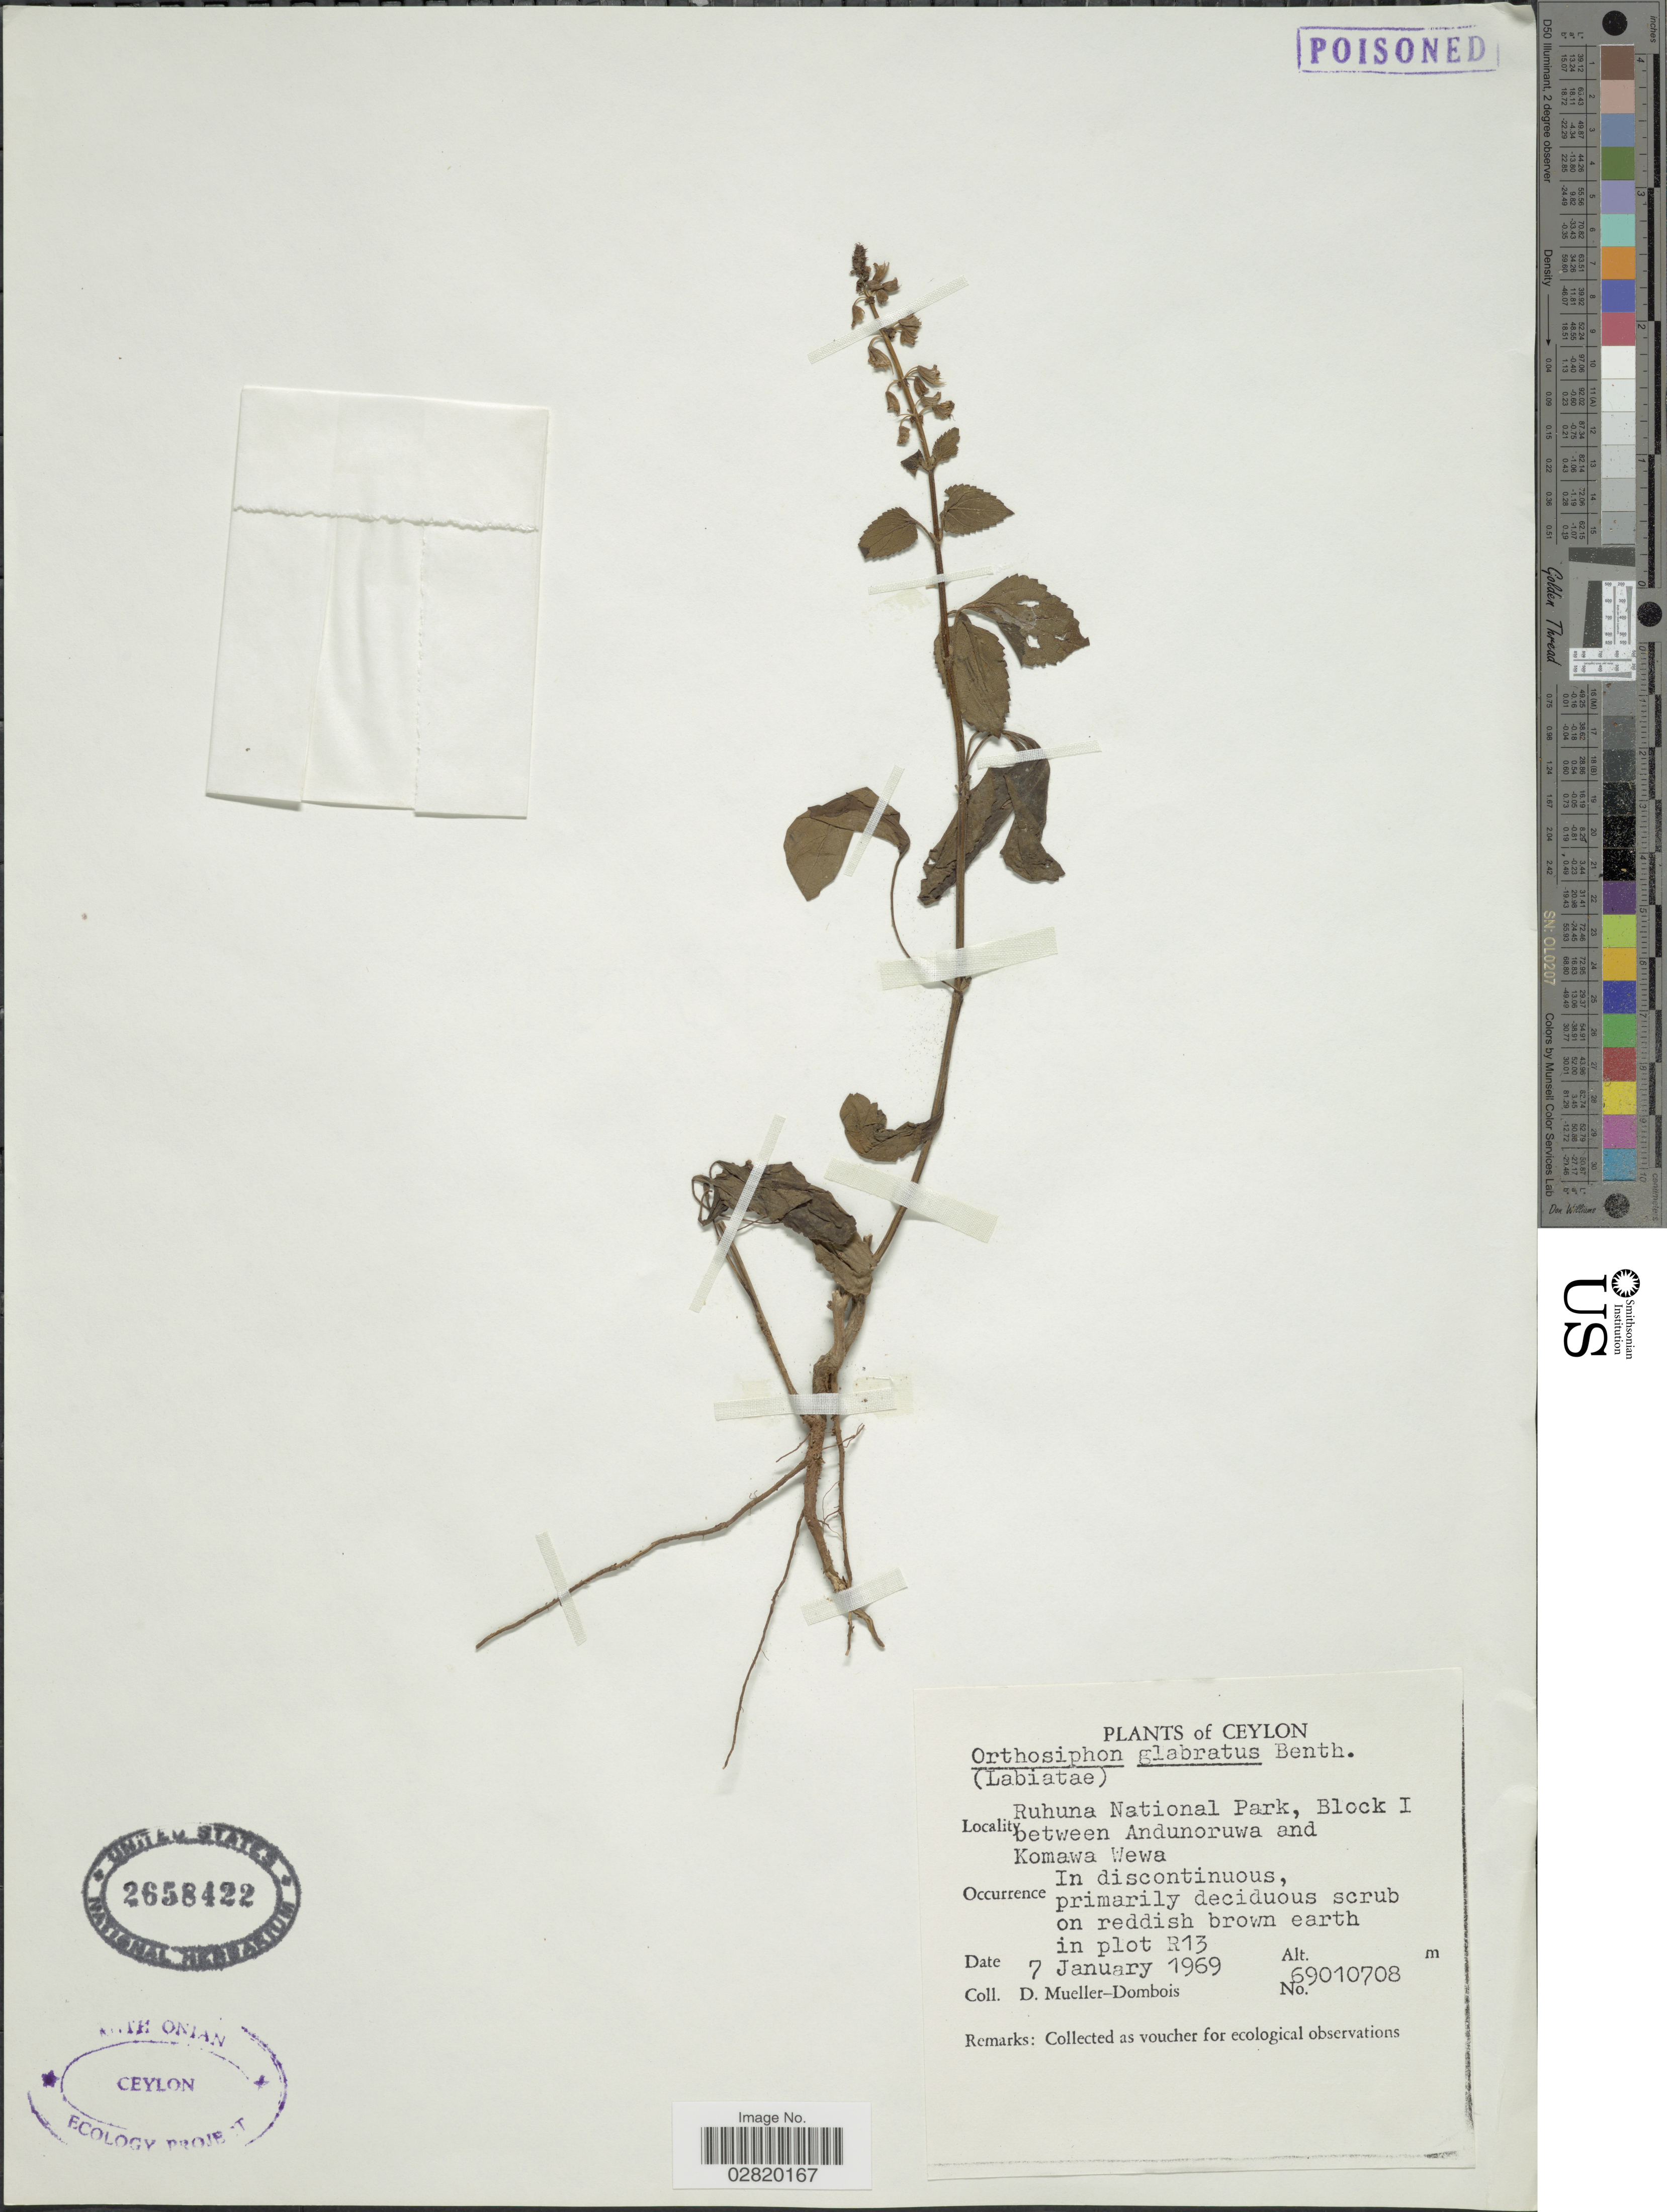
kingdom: Plantae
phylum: Tracheophyta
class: Magnoliopsida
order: Lamiales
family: Lamiaceae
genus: Orthosiphon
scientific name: Orthosiphon glabratus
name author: Benth.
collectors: D. Mueller-Dombois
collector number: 69010708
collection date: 1969-01-07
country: Sri Lanka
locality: Ruhuna National Park, Block 1 between Andunoruwa and Komawa Wewa.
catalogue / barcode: US 2658422